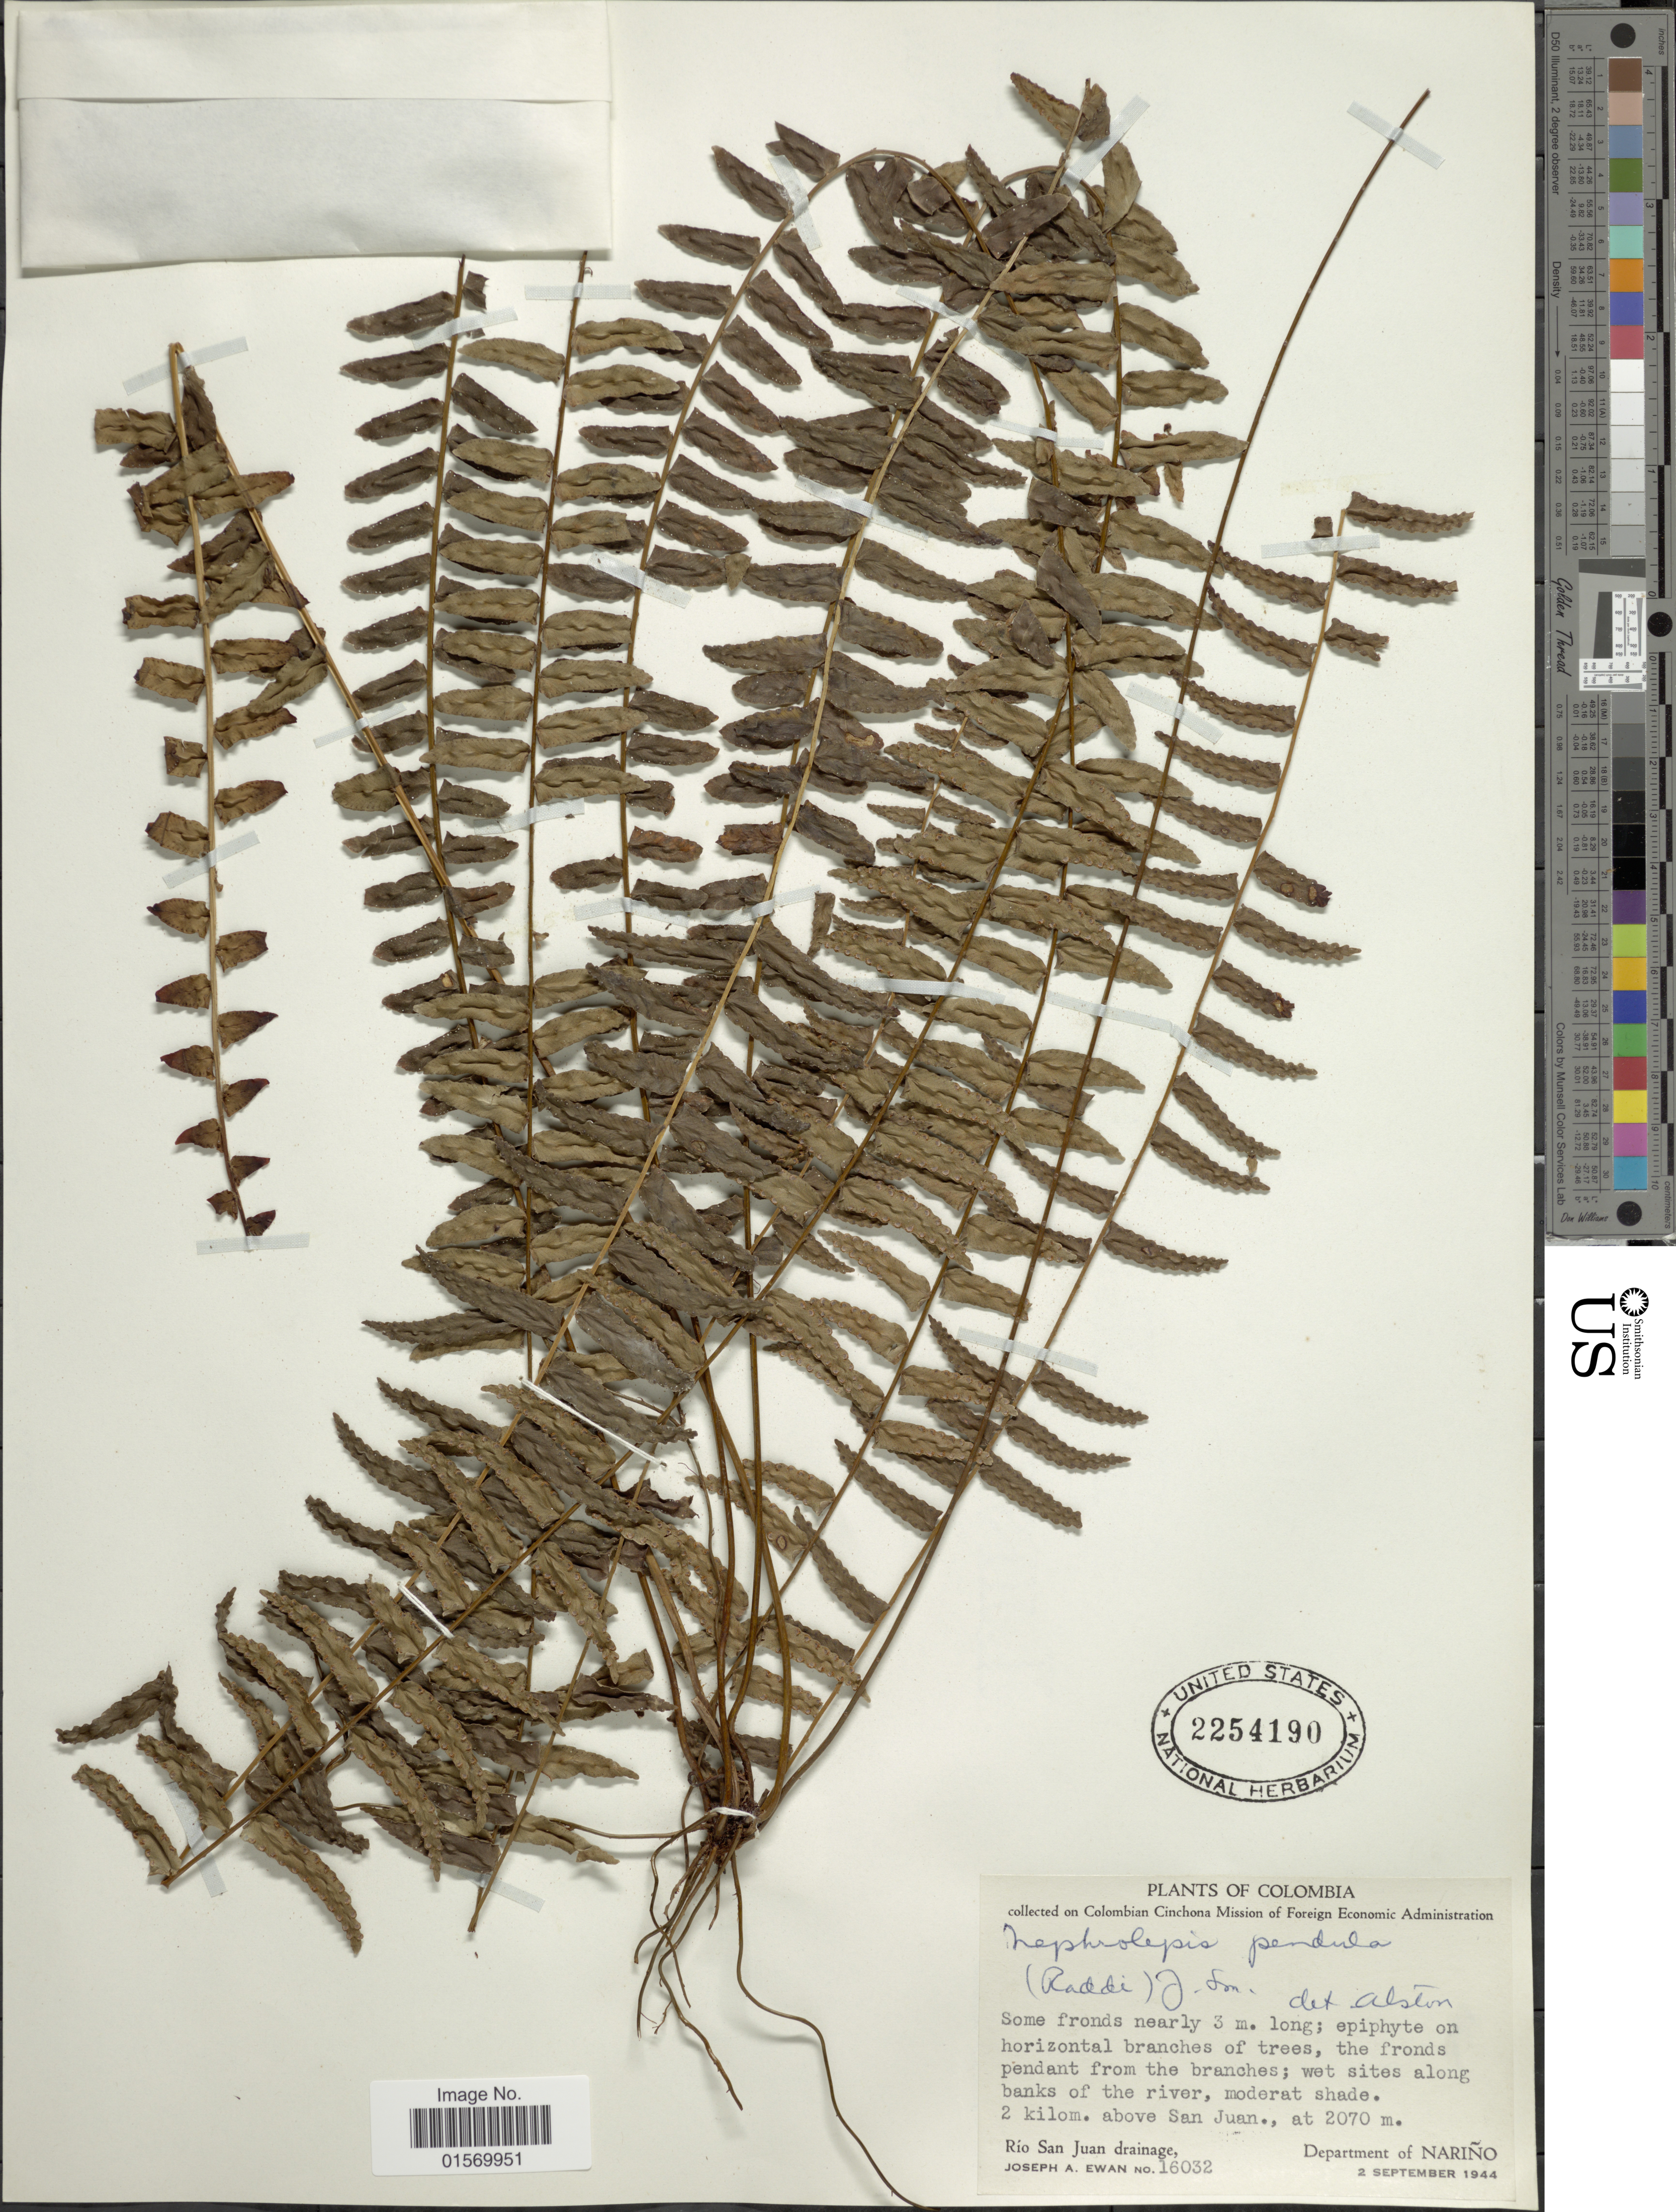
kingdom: Plantae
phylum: Tracheophyta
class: Polypodiopsida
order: Polypodiales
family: Nephrolepidaceae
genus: Nephrolepis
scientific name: Nephrolepis pendula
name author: (Raddi) J. Sm.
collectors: J. A. Ewan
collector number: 16032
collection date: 1944-09-02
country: Colombia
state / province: Nariño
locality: Wet sites along banks of the river, moderate shade, 2 kilom. above San Juan, Río San Juan drainage.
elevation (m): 2070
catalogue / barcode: US 2254190